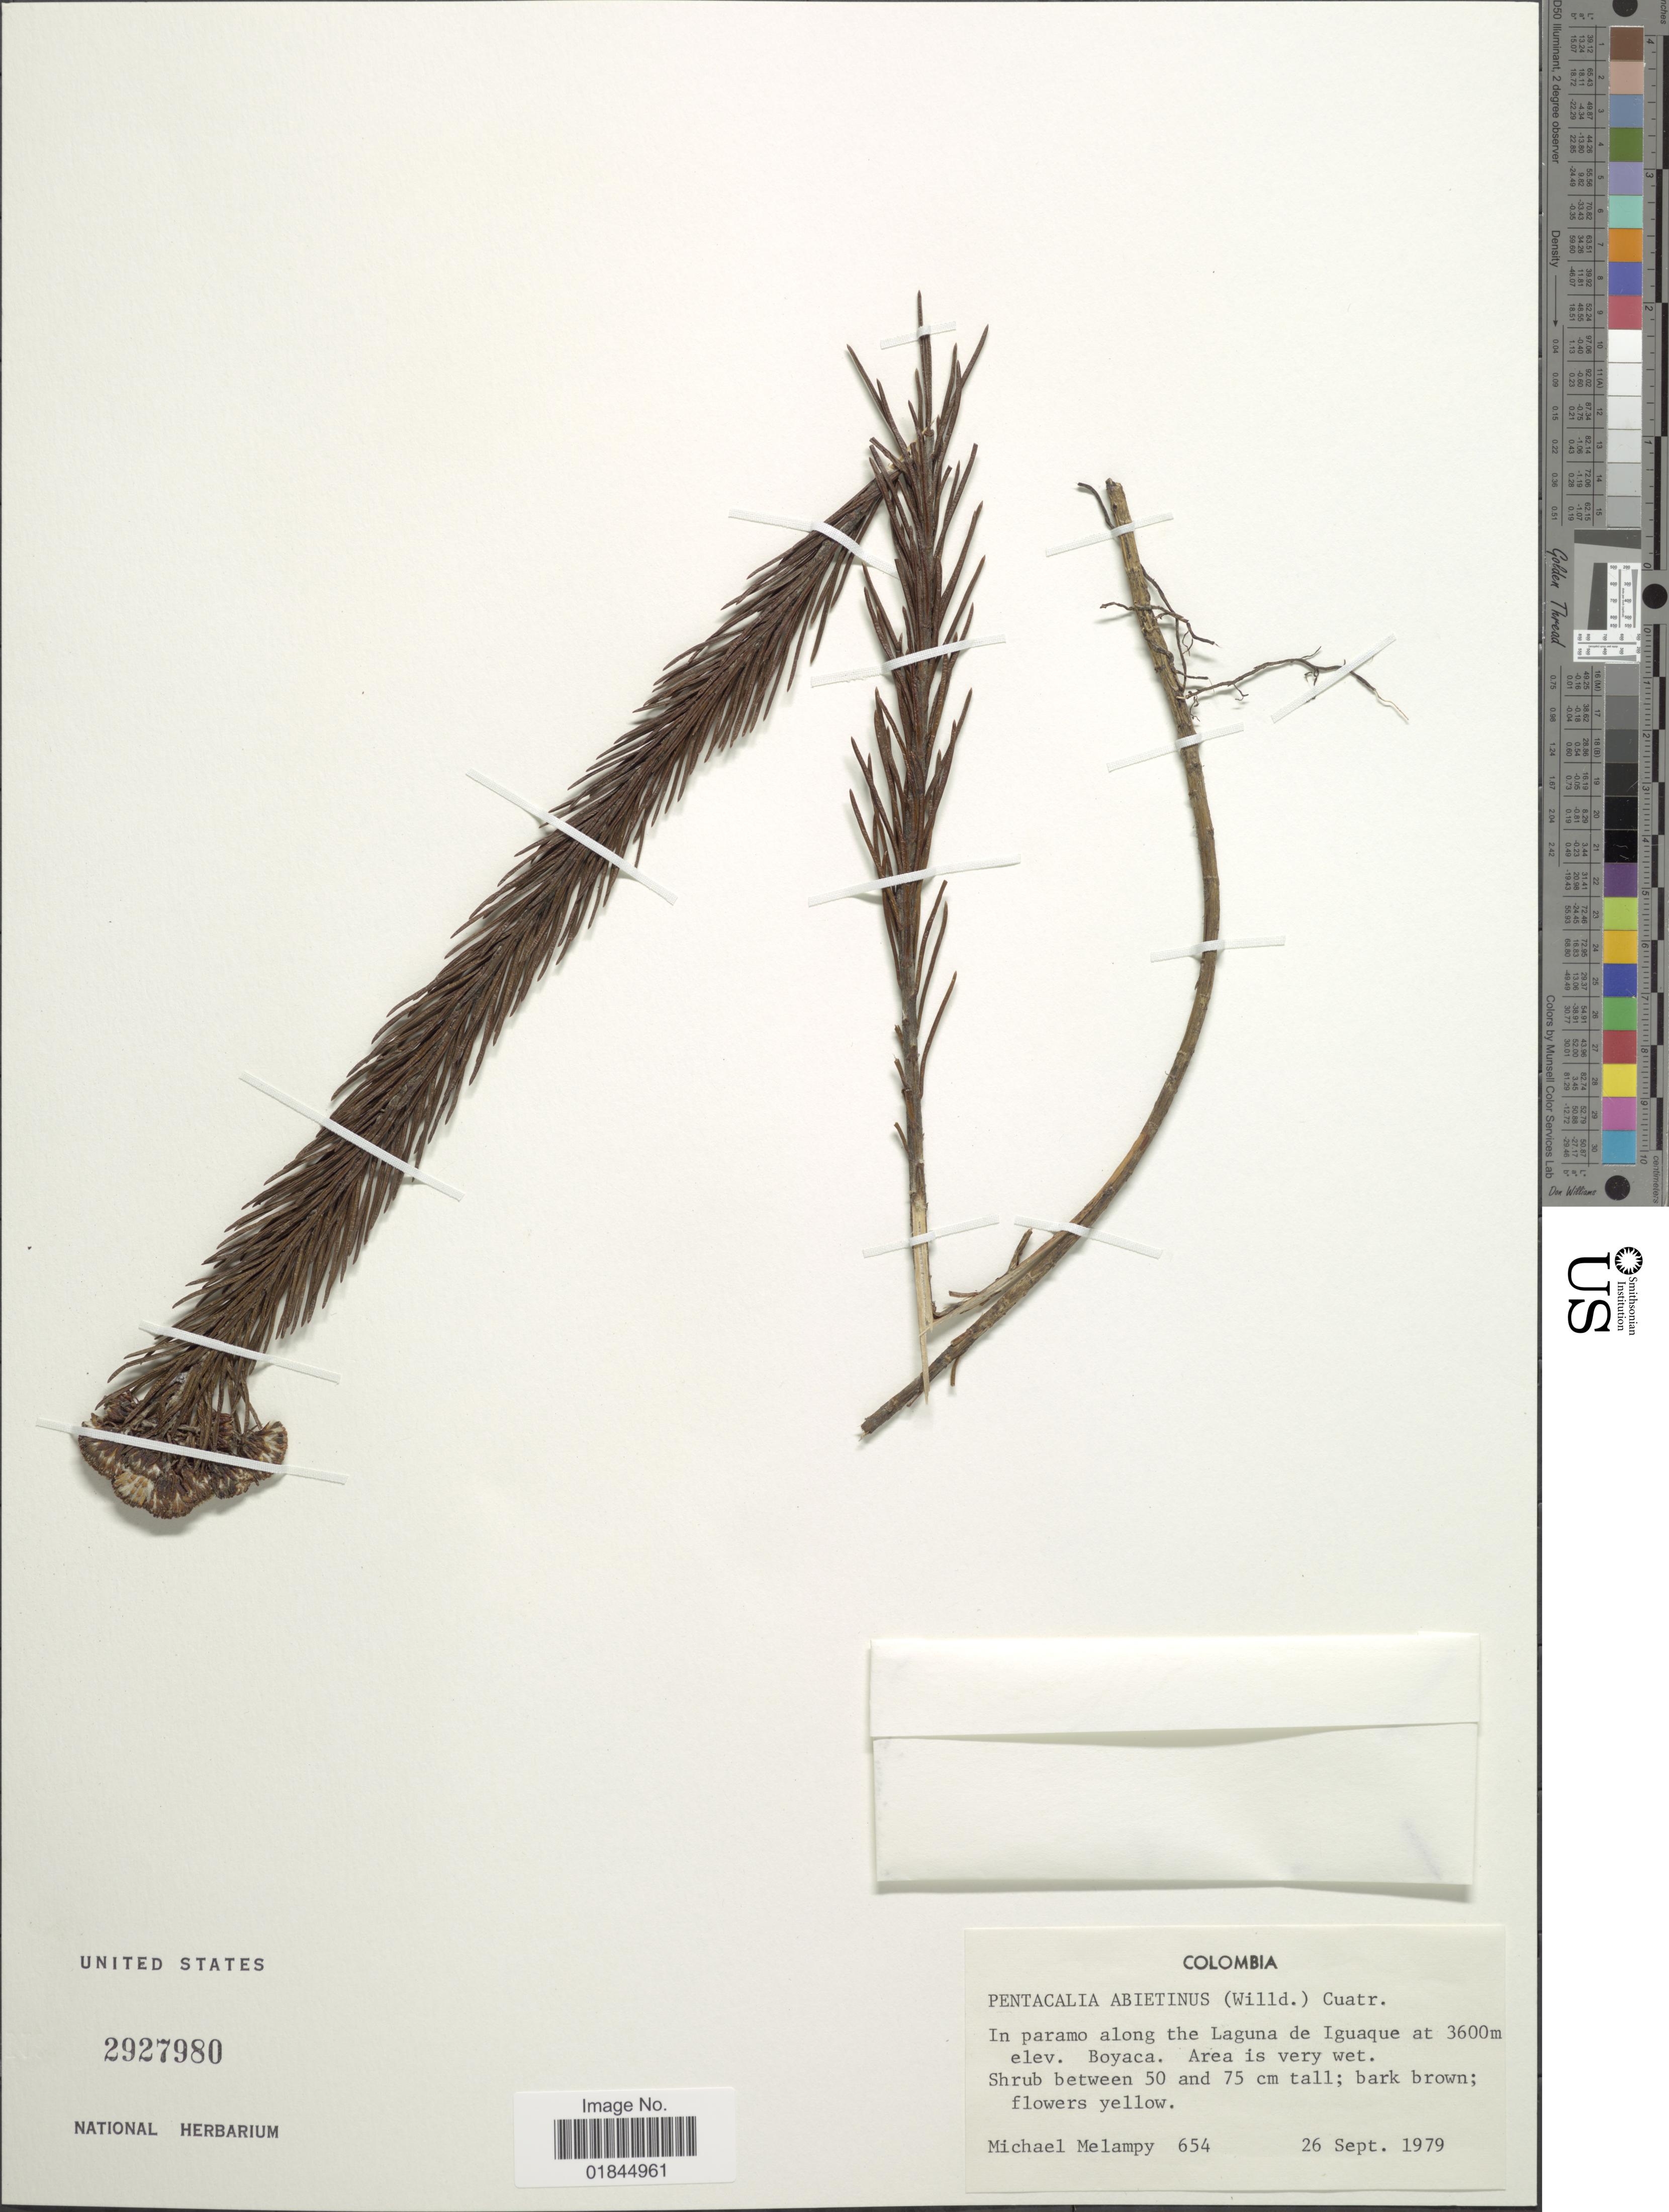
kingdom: Plantae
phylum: Tracheophyta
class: Magnoliopsida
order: Asterales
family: Asteraceae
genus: Pentacalia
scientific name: Pentacalia abietina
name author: (Willd. ex Wedd.) Cuatrec.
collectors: M. Melampy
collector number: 654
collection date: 1979-09-26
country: Colombia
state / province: Boyacá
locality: In paramo along the Laguna de Iguaque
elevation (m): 3600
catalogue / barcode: US 2927980